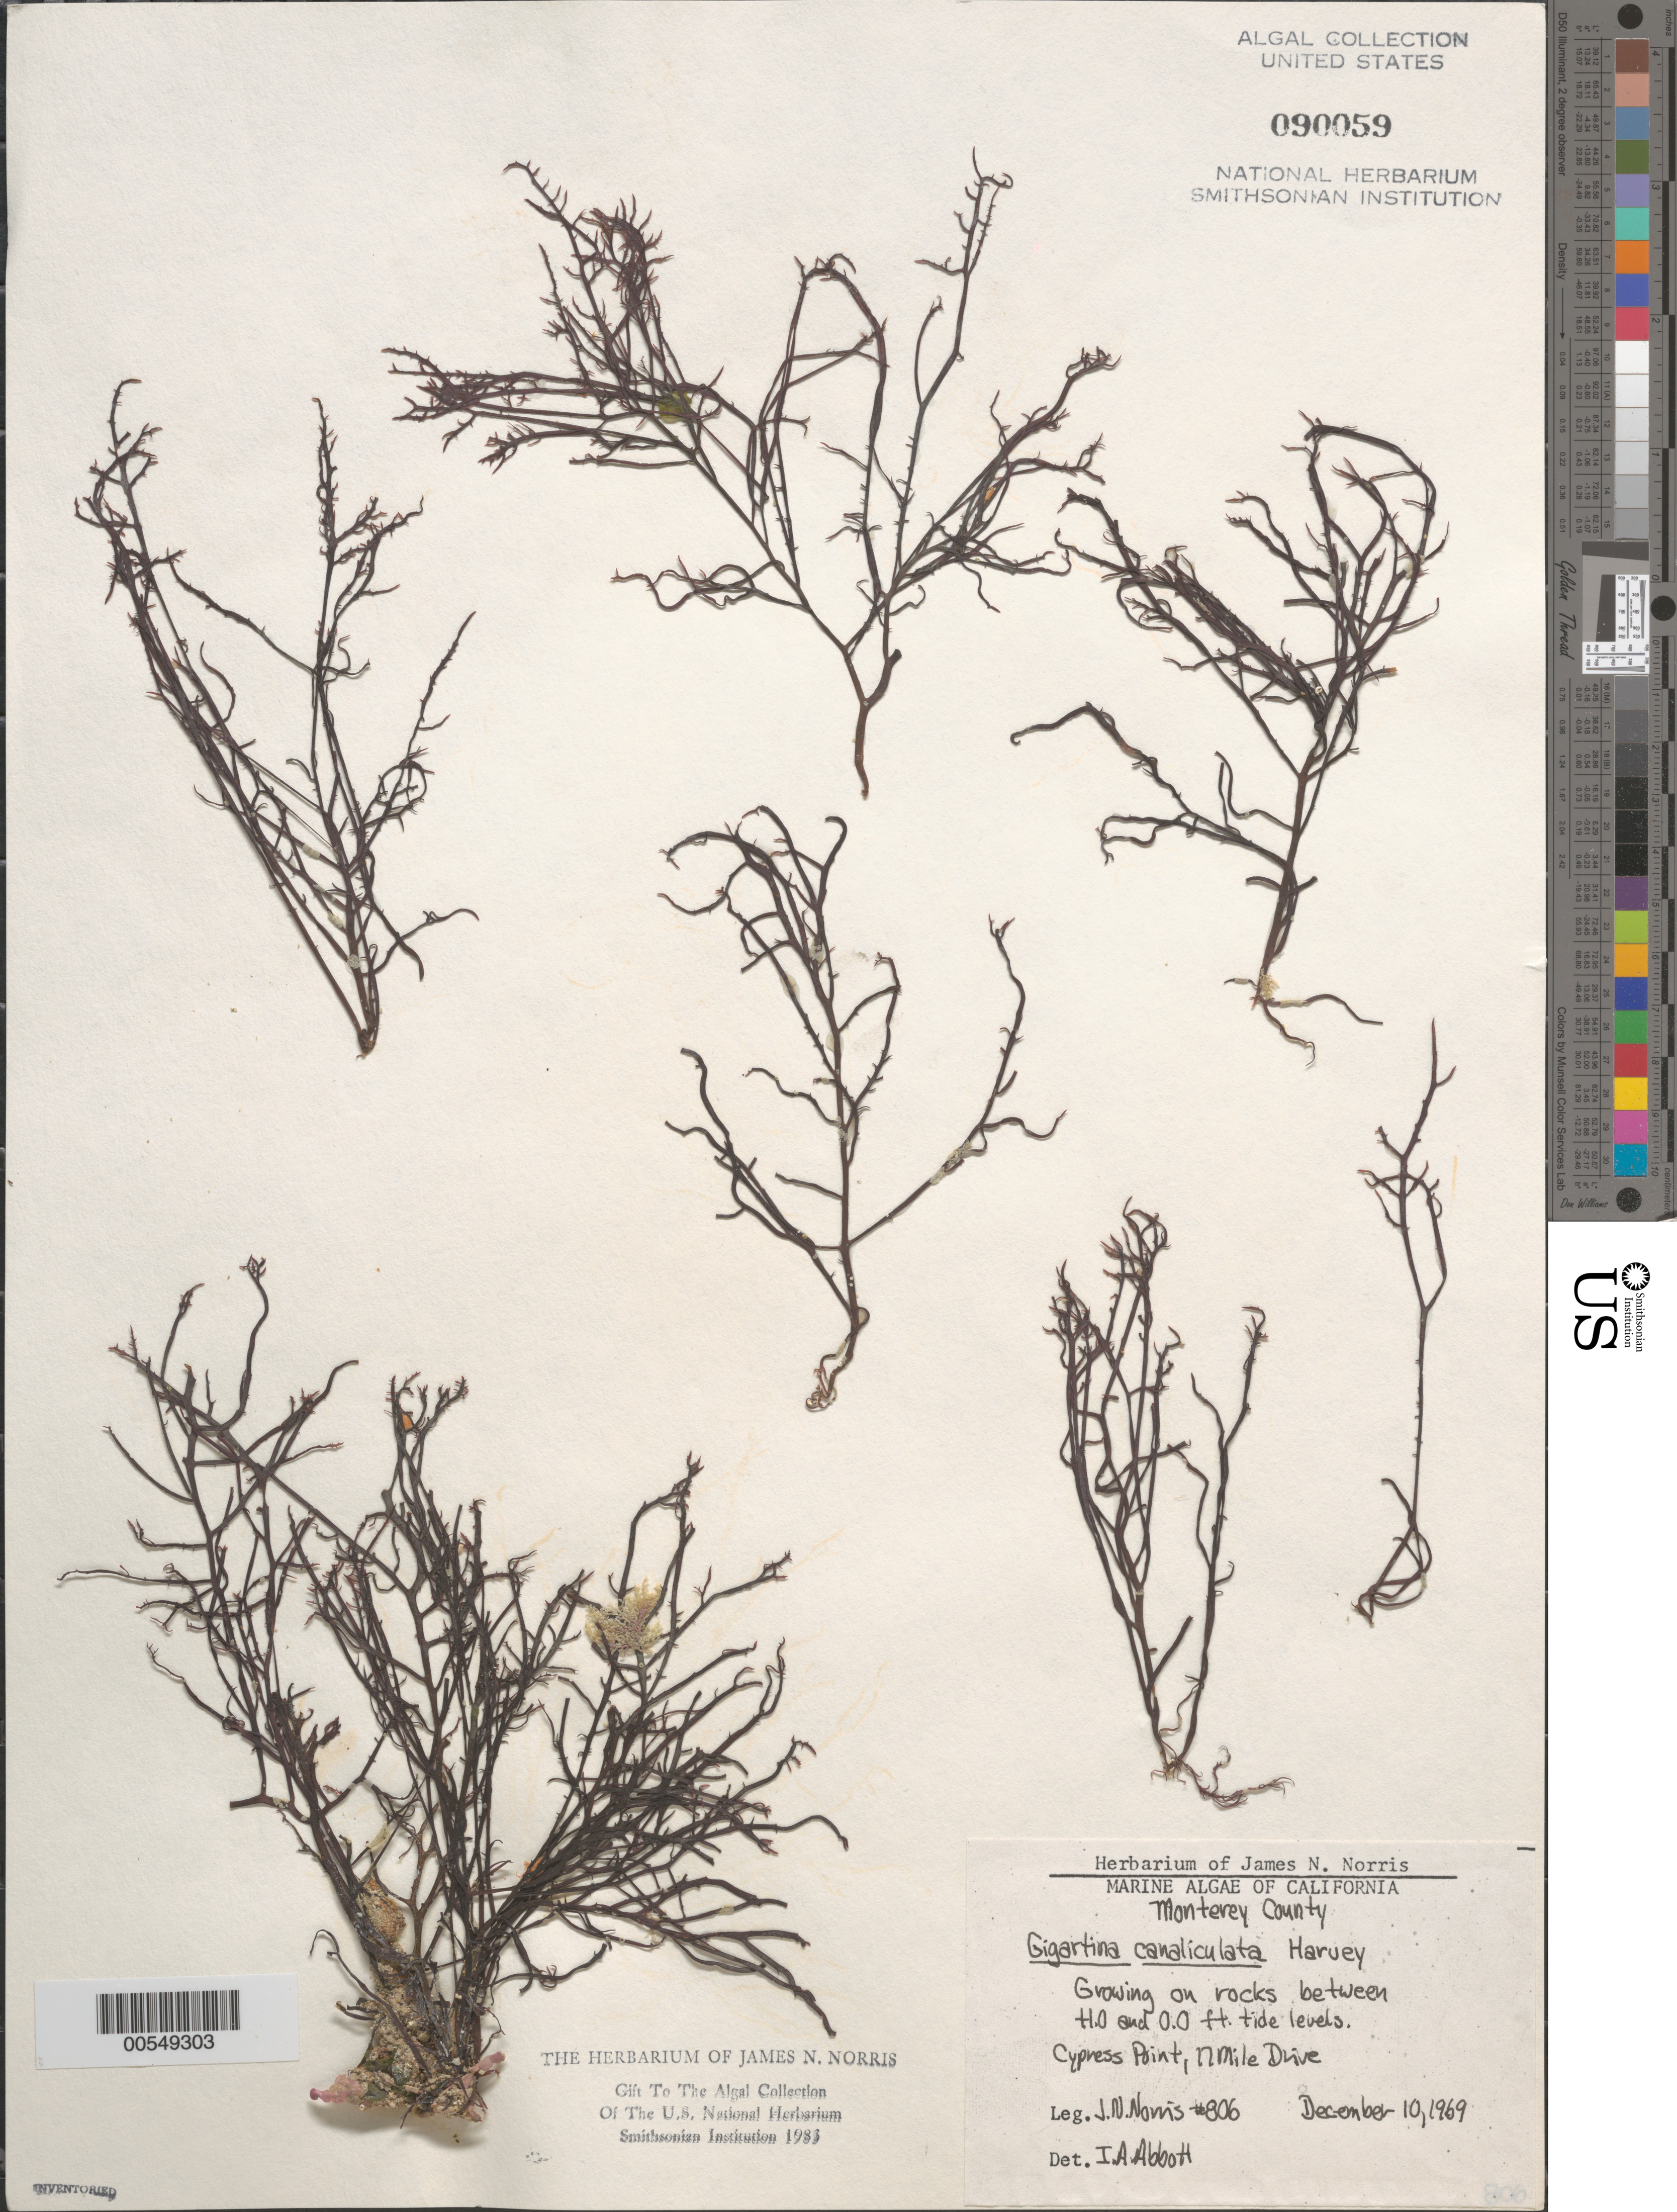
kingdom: Plantae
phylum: Rhodophyta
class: Florideophyceae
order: Gigartinales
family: Gigartinaceae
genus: Chondracanthus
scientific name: Chondracanthus canaliculatus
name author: (Harv.) Guiry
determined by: Algae name updating Project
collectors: J. N. Norris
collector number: JN-806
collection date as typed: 10 Dec 1969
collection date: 1969-12-10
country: United States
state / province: California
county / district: Monterey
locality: Cypress Point, 17 Mile Drive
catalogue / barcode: US 90059